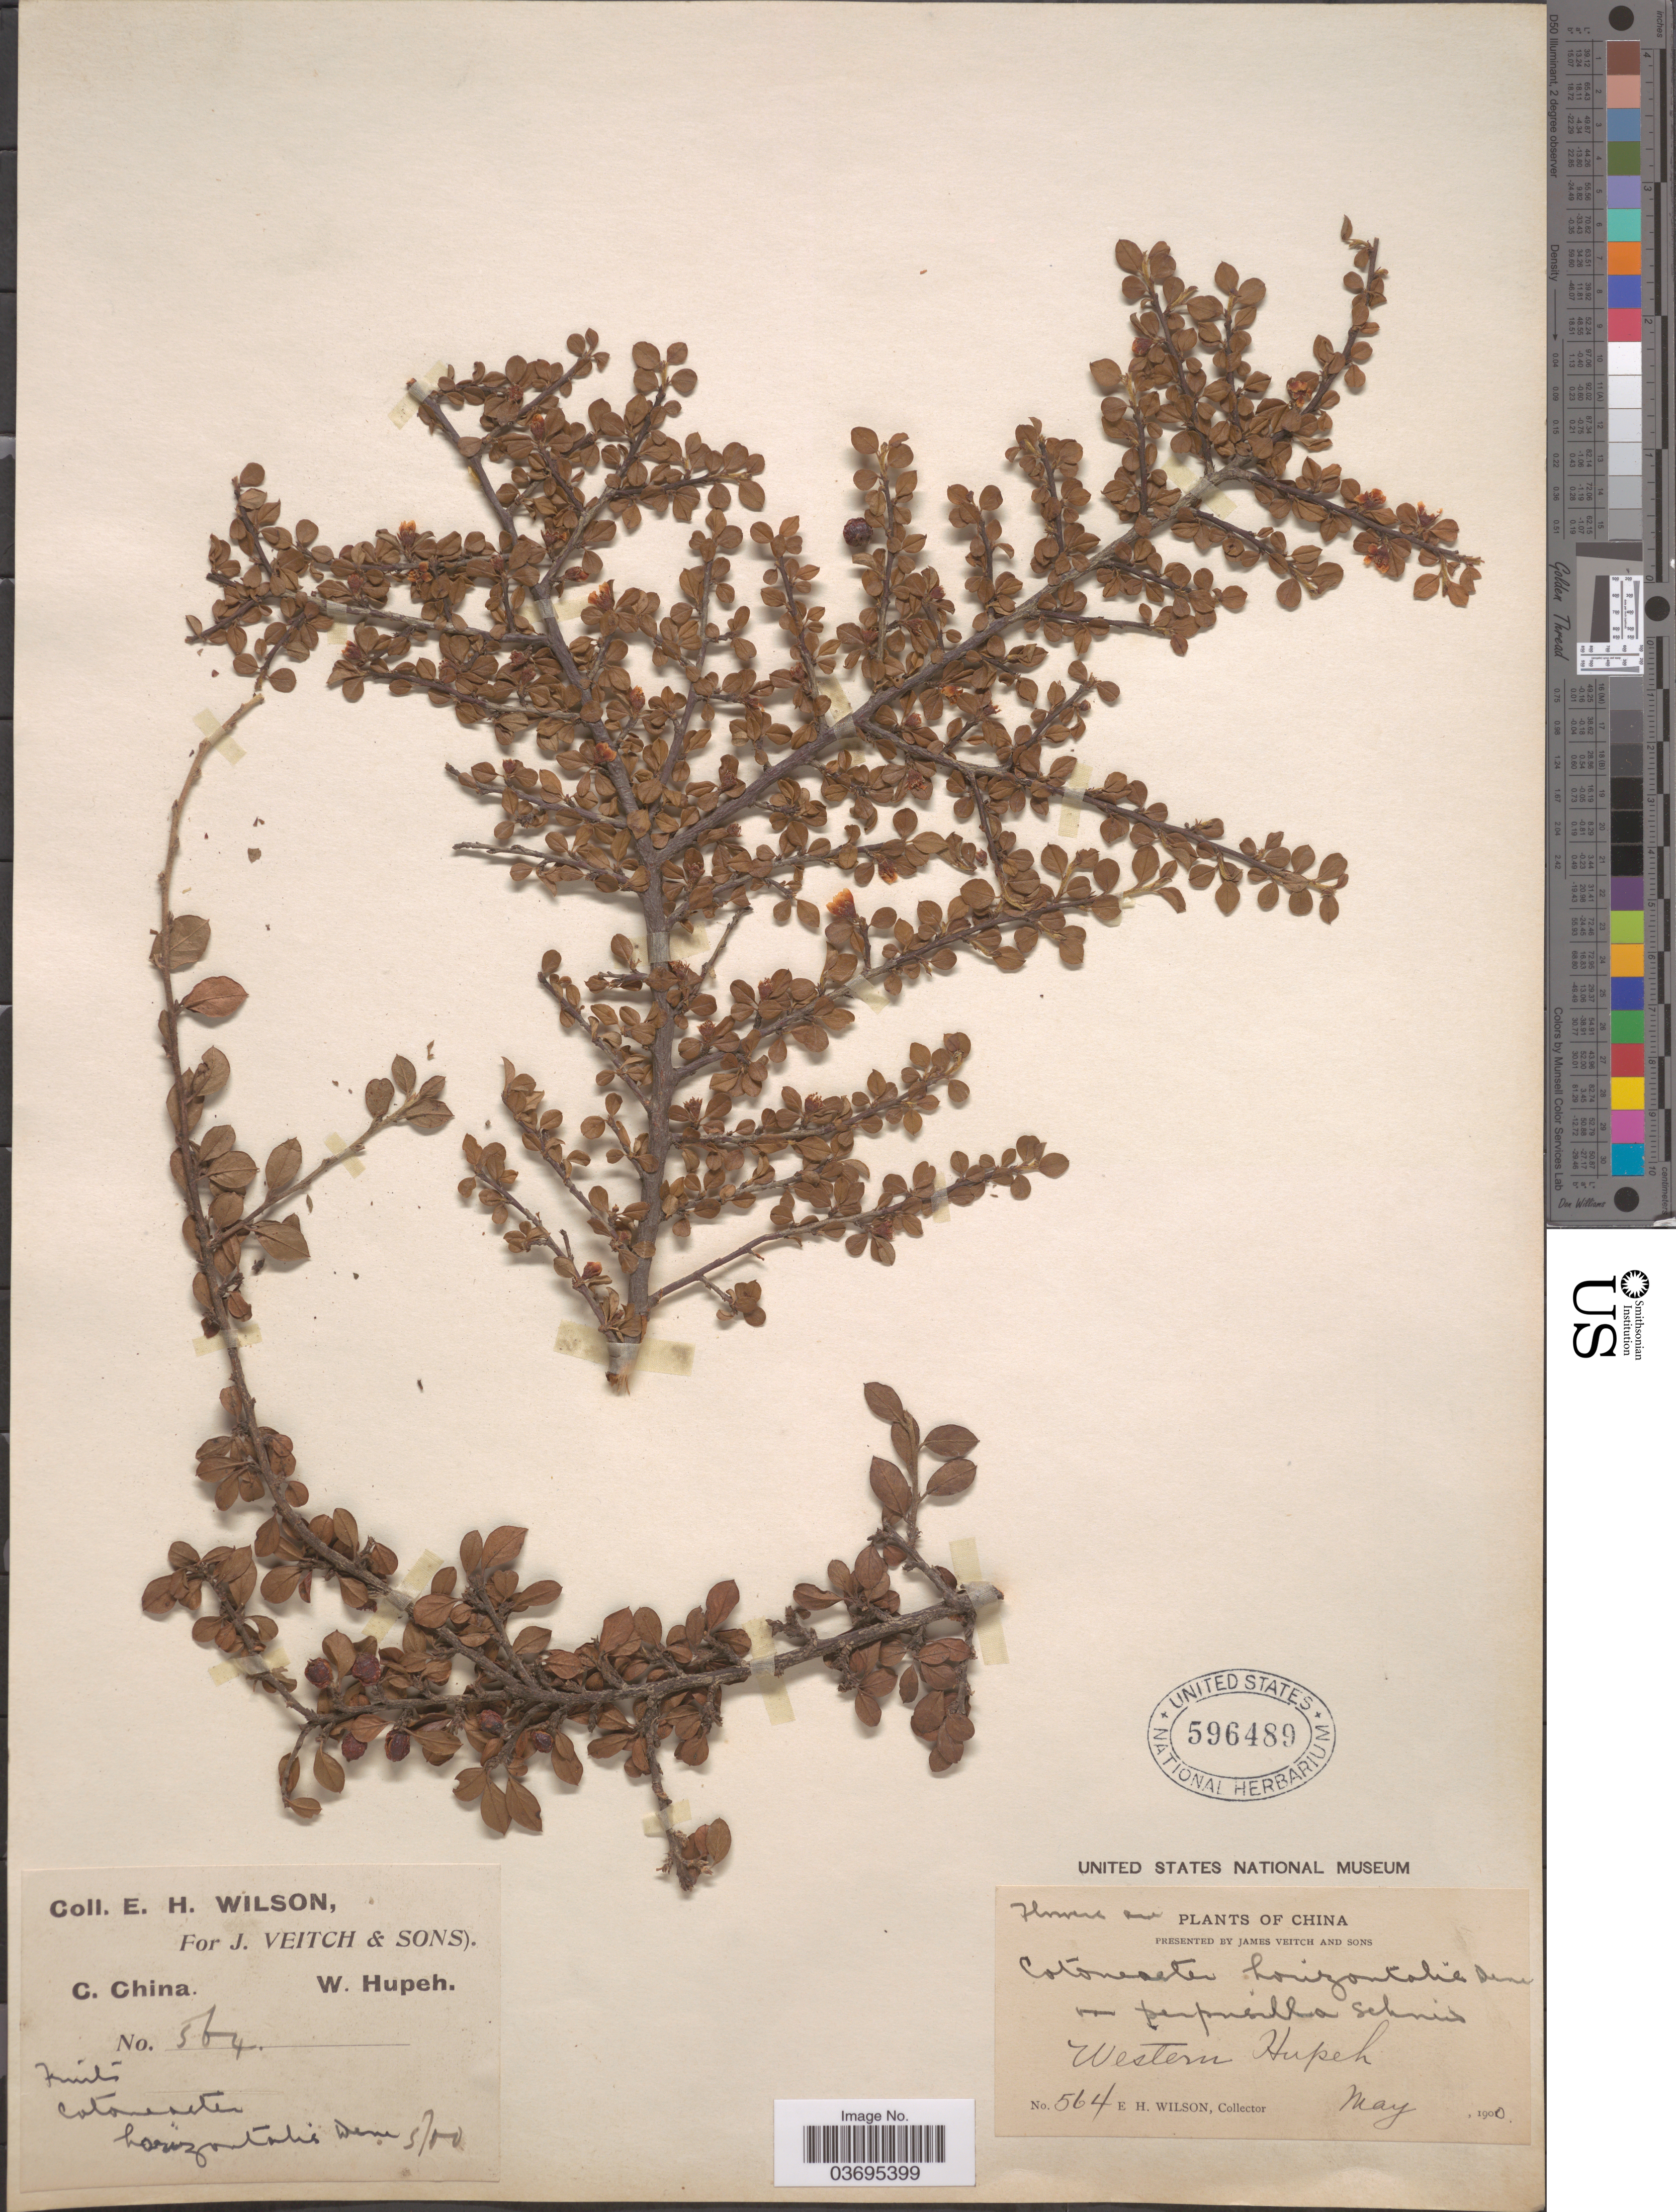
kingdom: Plantae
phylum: Tracheophyta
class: Magnoliopsida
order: Rosales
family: Rosaceae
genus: Cotoneaster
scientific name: Cotoneaster horizontalis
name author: Decne.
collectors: E. Wilson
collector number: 564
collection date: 1900-05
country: China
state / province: Hubei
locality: Western Hupeh. C. China.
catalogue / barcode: US 596489